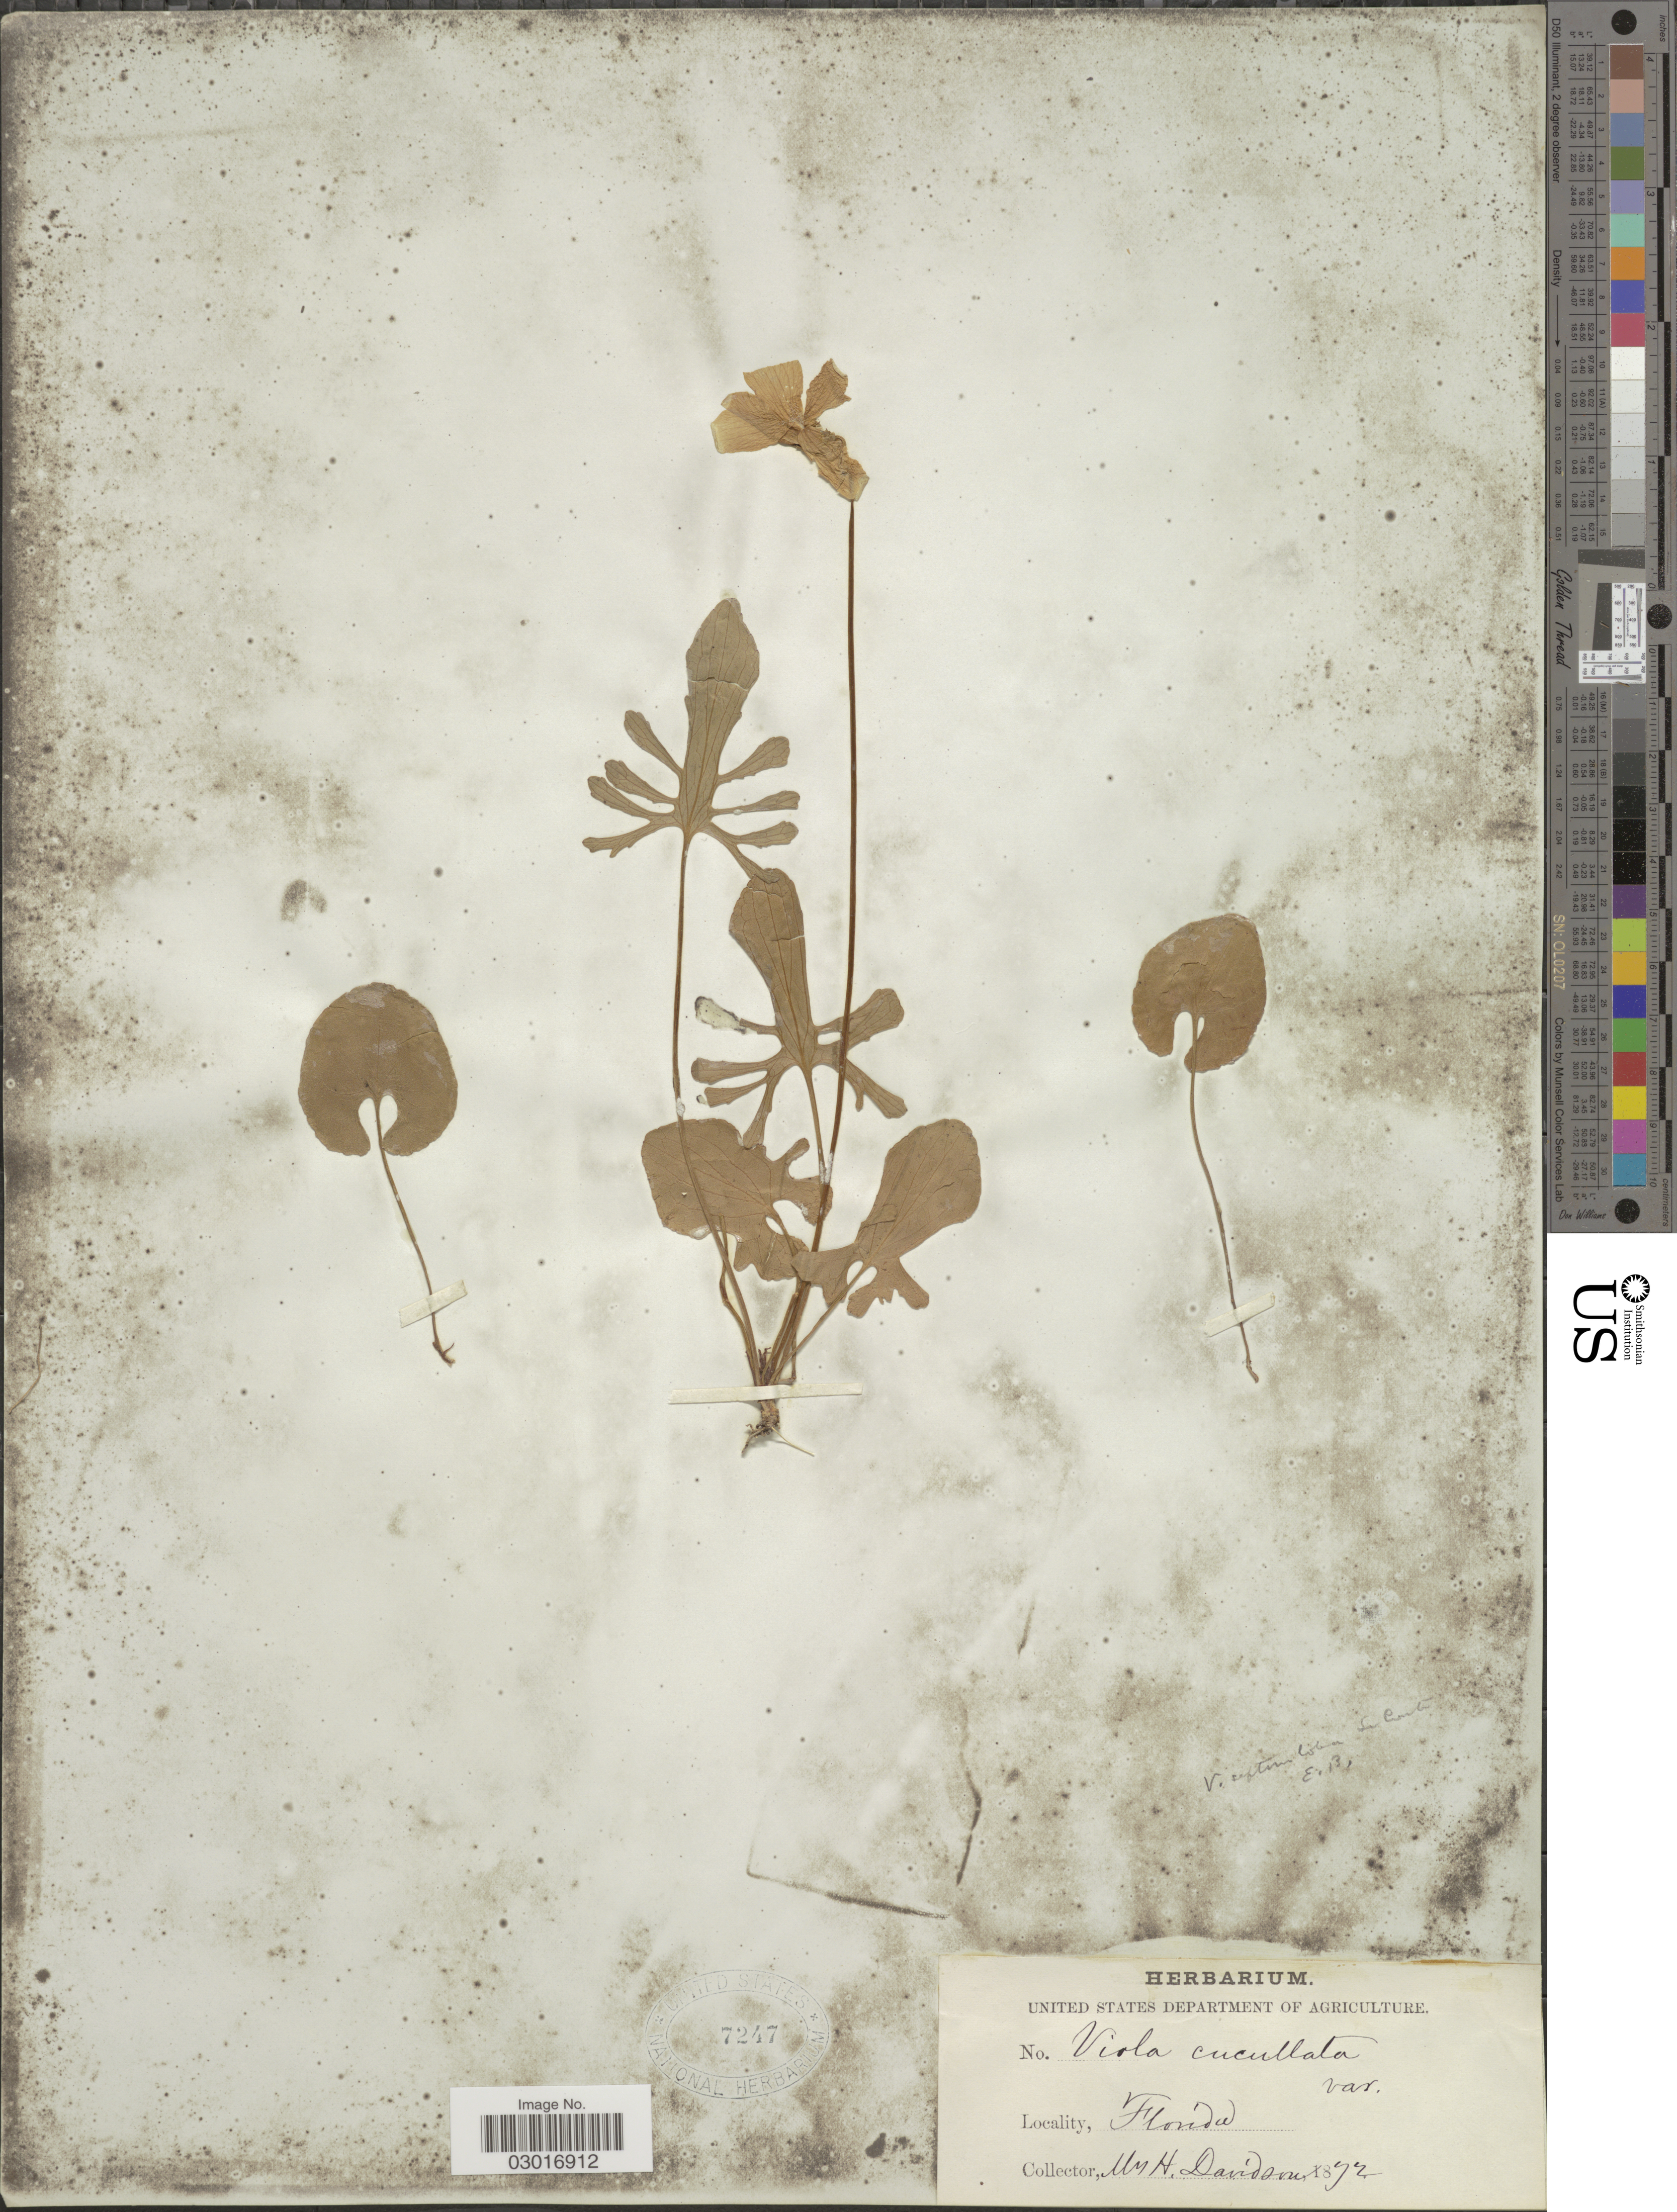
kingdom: Plantae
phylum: Tracheophyta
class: Magnoliopsida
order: Malpighiales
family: Violaceae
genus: Viola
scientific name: Viola septemloba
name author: LeConte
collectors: H. Davidson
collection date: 1892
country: United States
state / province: Florida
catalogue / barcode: US 7247